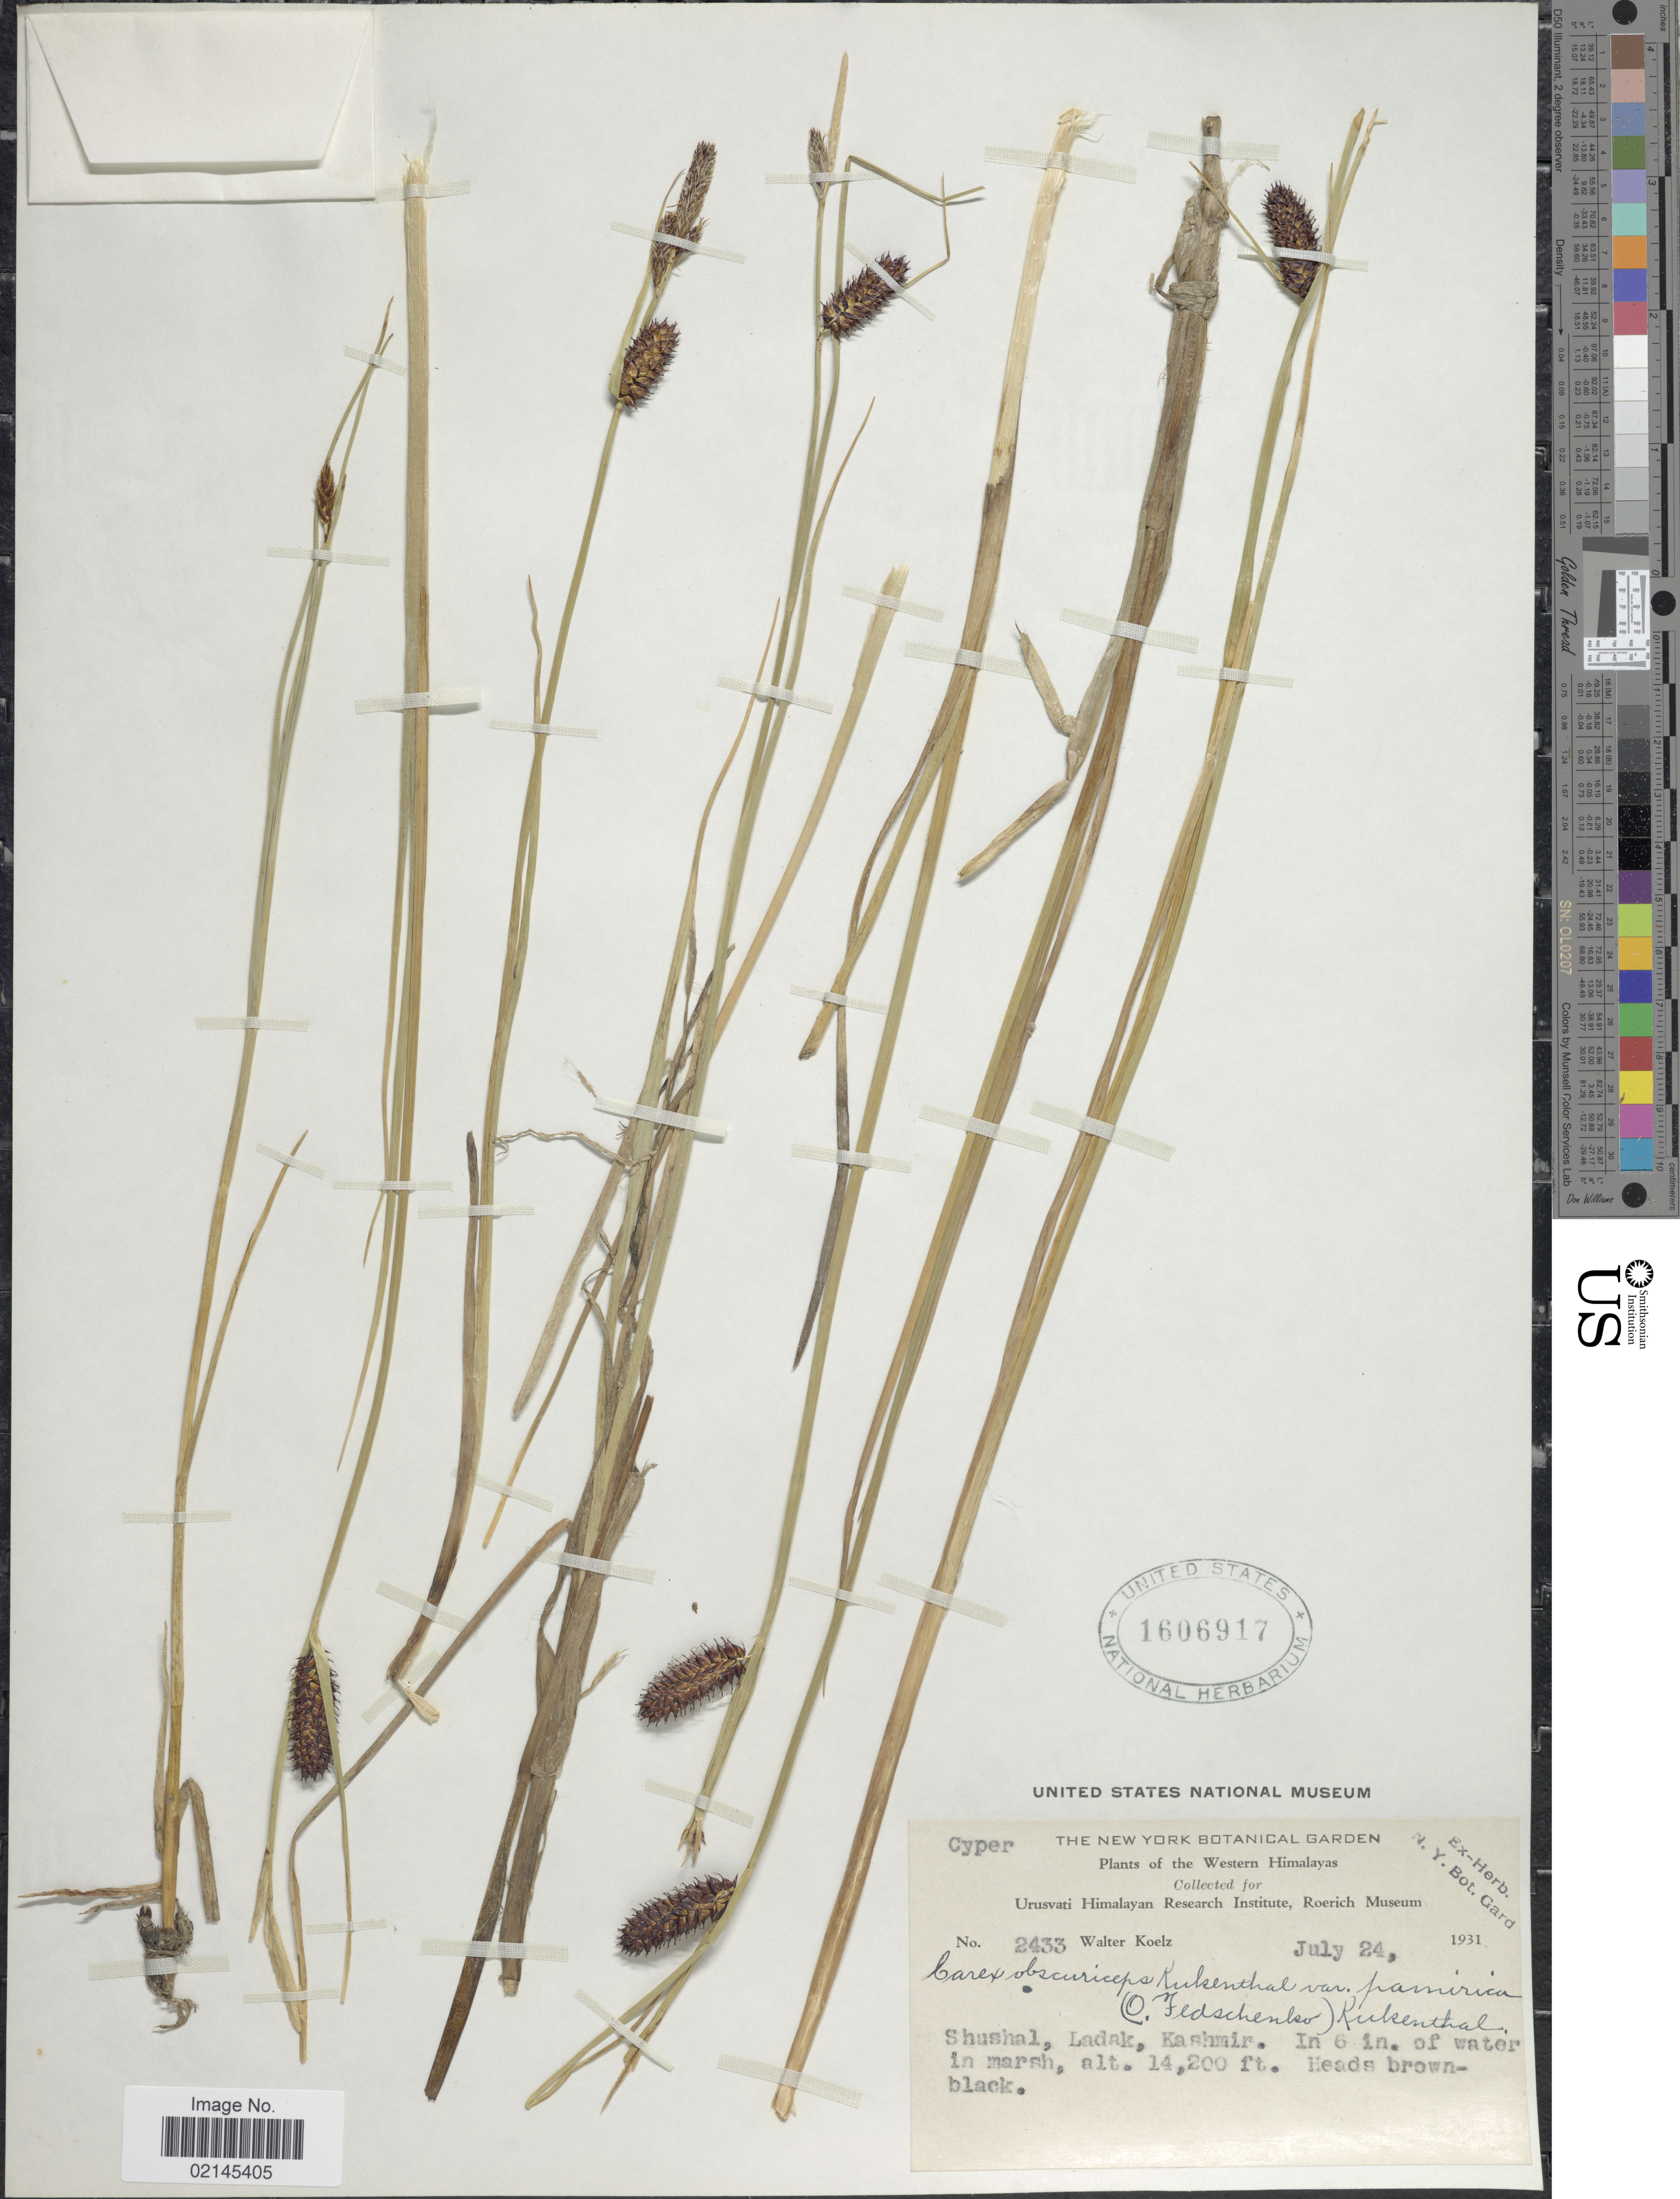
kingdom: Plantae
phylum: Tracheophyta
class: Liliopsida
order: Poales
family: Cyperaceae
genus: Carex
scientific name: Carex pamirensis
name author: C.B. Clarke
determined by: Lacroix-Carignan, Etienne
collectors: W. N. Koelz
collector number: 2433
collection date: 1931-07-24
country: India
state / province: Ladakh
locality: Western Himalayas, Shushal, Ladak, Kashmir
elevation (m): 4328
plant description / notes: Determination based on image of US specimen only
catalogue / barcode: US 1606917